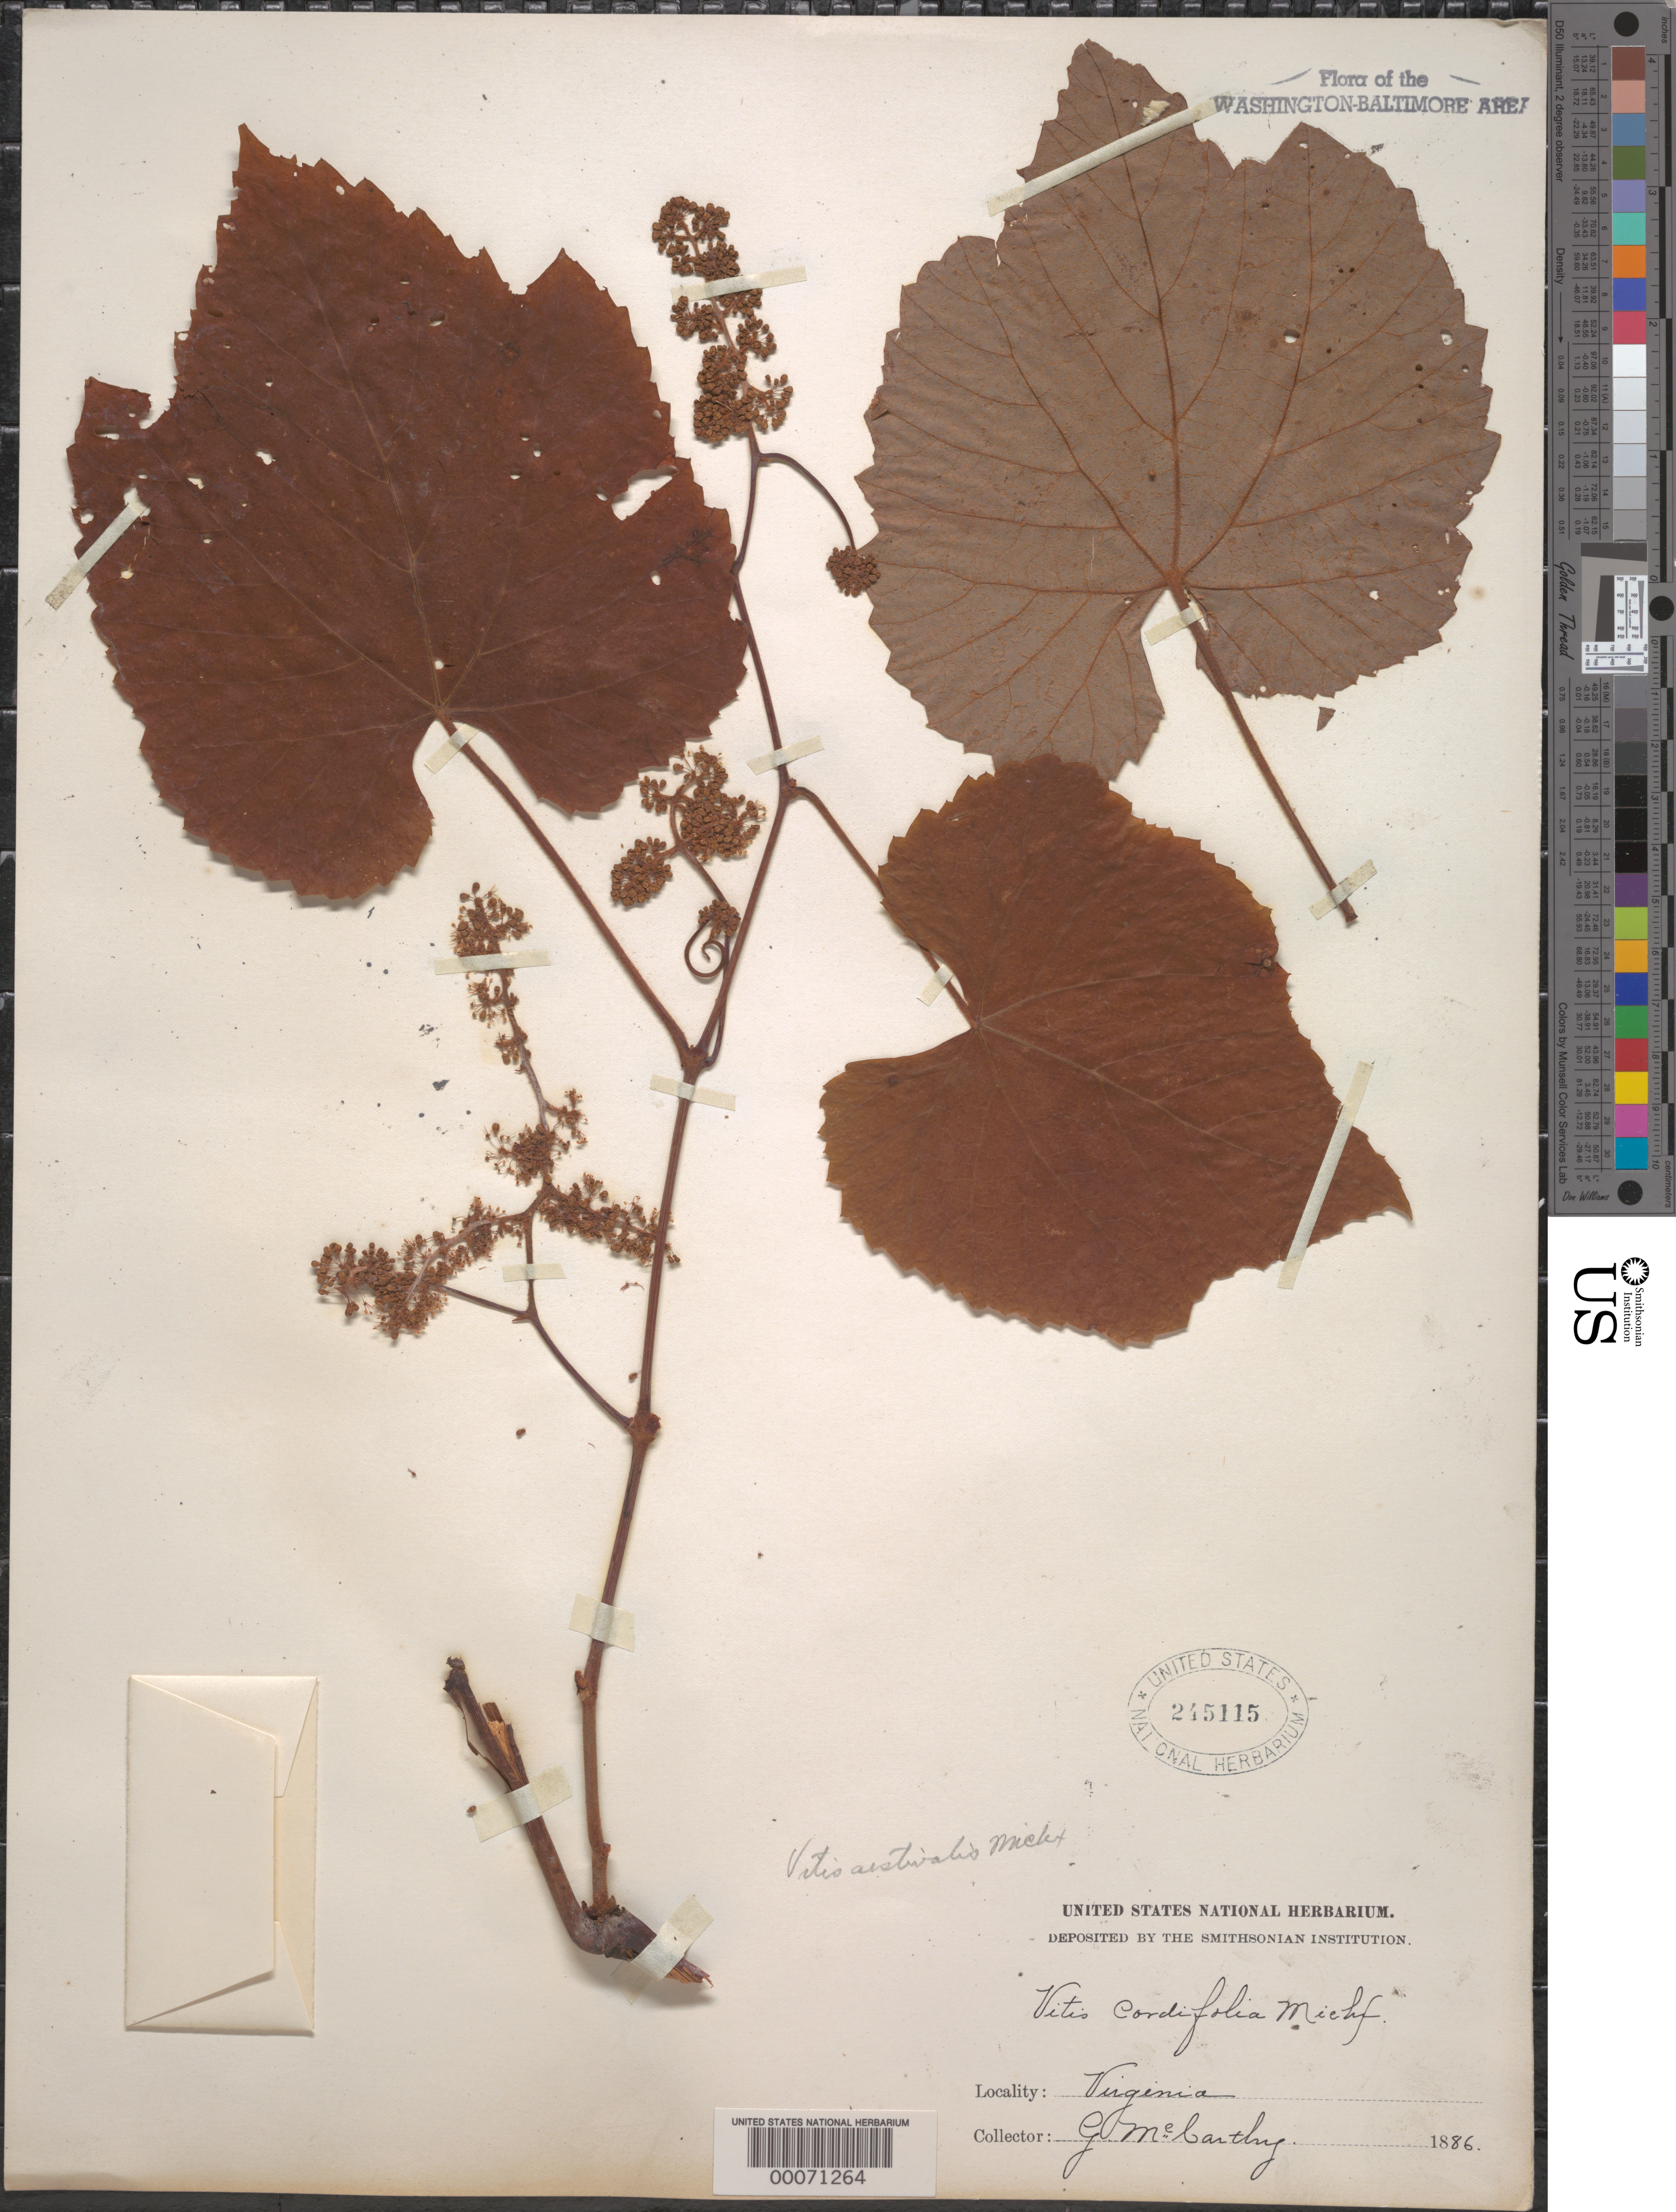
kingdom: Plantae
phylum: Tracheophyta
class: Magnoliopsida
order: Vitales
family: Vitaceae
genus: Vitis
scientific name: Vitis aestivalis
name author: Michx.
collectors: G. McCarthy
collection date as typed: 1886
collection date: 1886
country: United States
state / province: Virginia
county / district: Fairfax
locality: West Falls Church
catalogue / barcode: US 245115